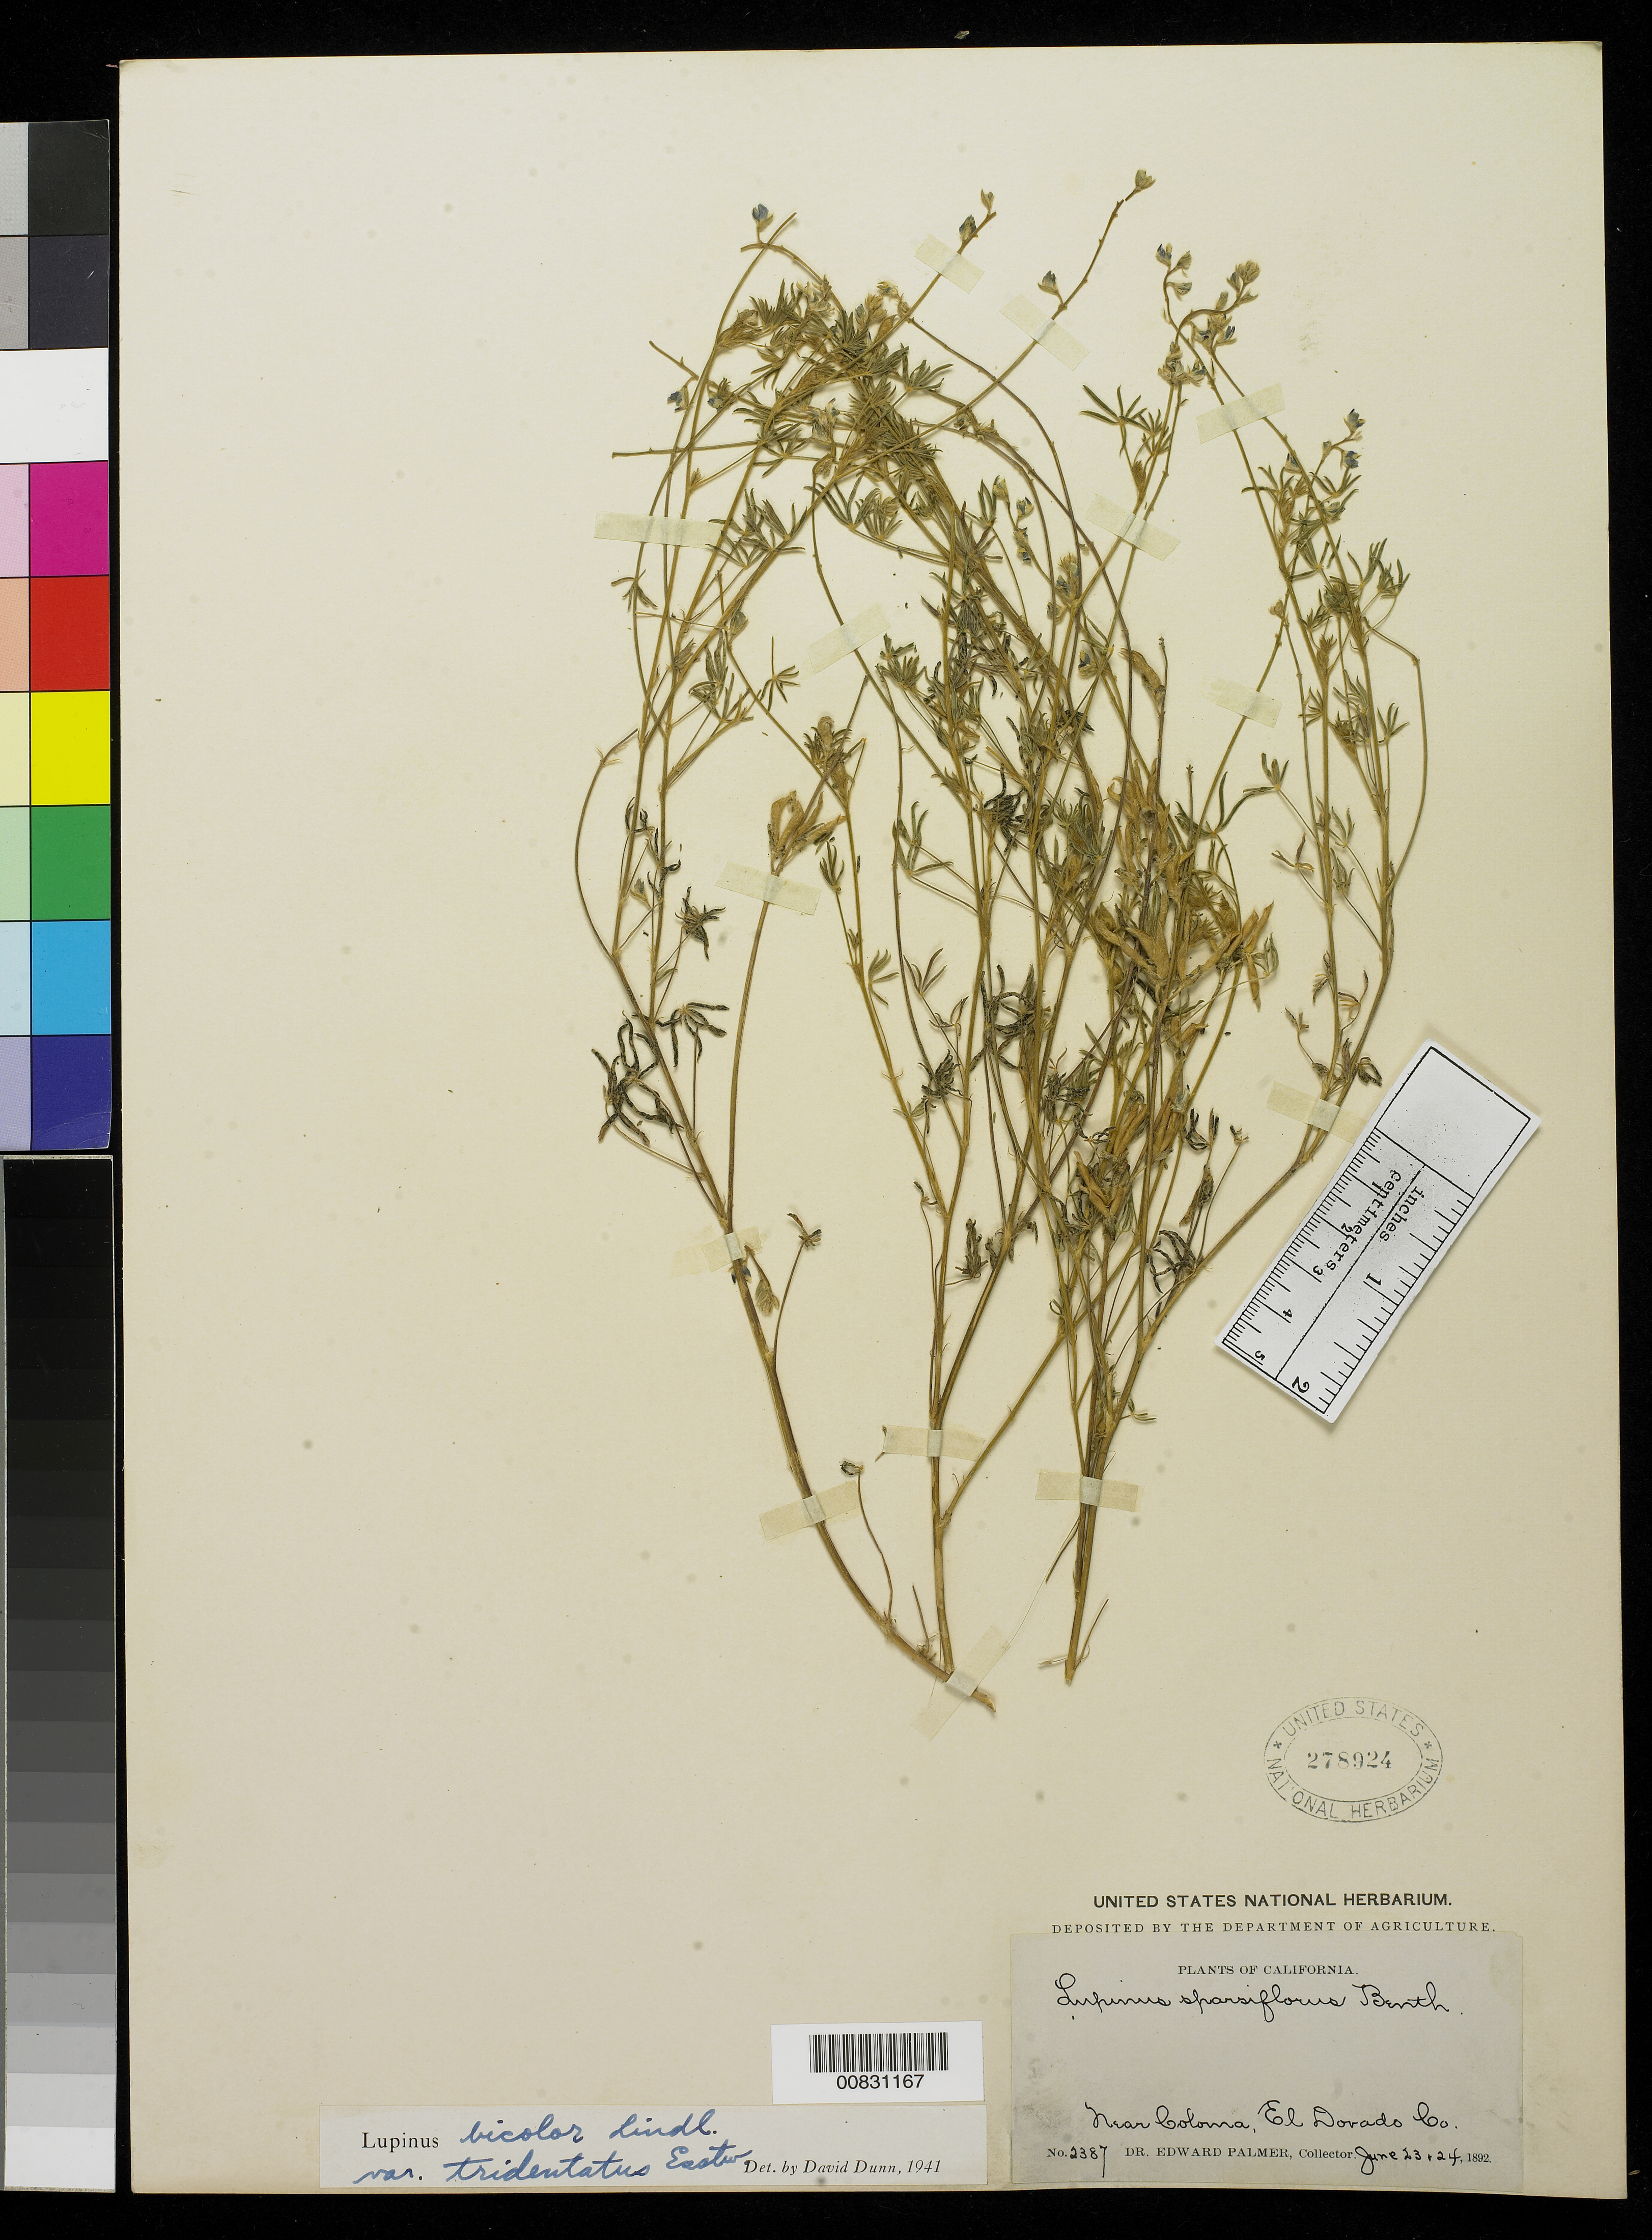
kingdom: Plantae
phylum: Tracheophyta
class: Magnoliopsida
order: Fabales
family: Fabaceae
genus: Lupinus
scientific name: Lupinus bicolor var. tridentatus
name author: Lindl.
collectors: E. Palmer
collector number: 2387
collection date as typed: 23 Jun 1892 to 24 Jun 1892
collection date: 1892-06-23/1892-06-24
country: United States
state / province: California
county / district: El Dorado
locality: Near Coloma, El Dorado County, California.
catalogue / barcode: US 278924